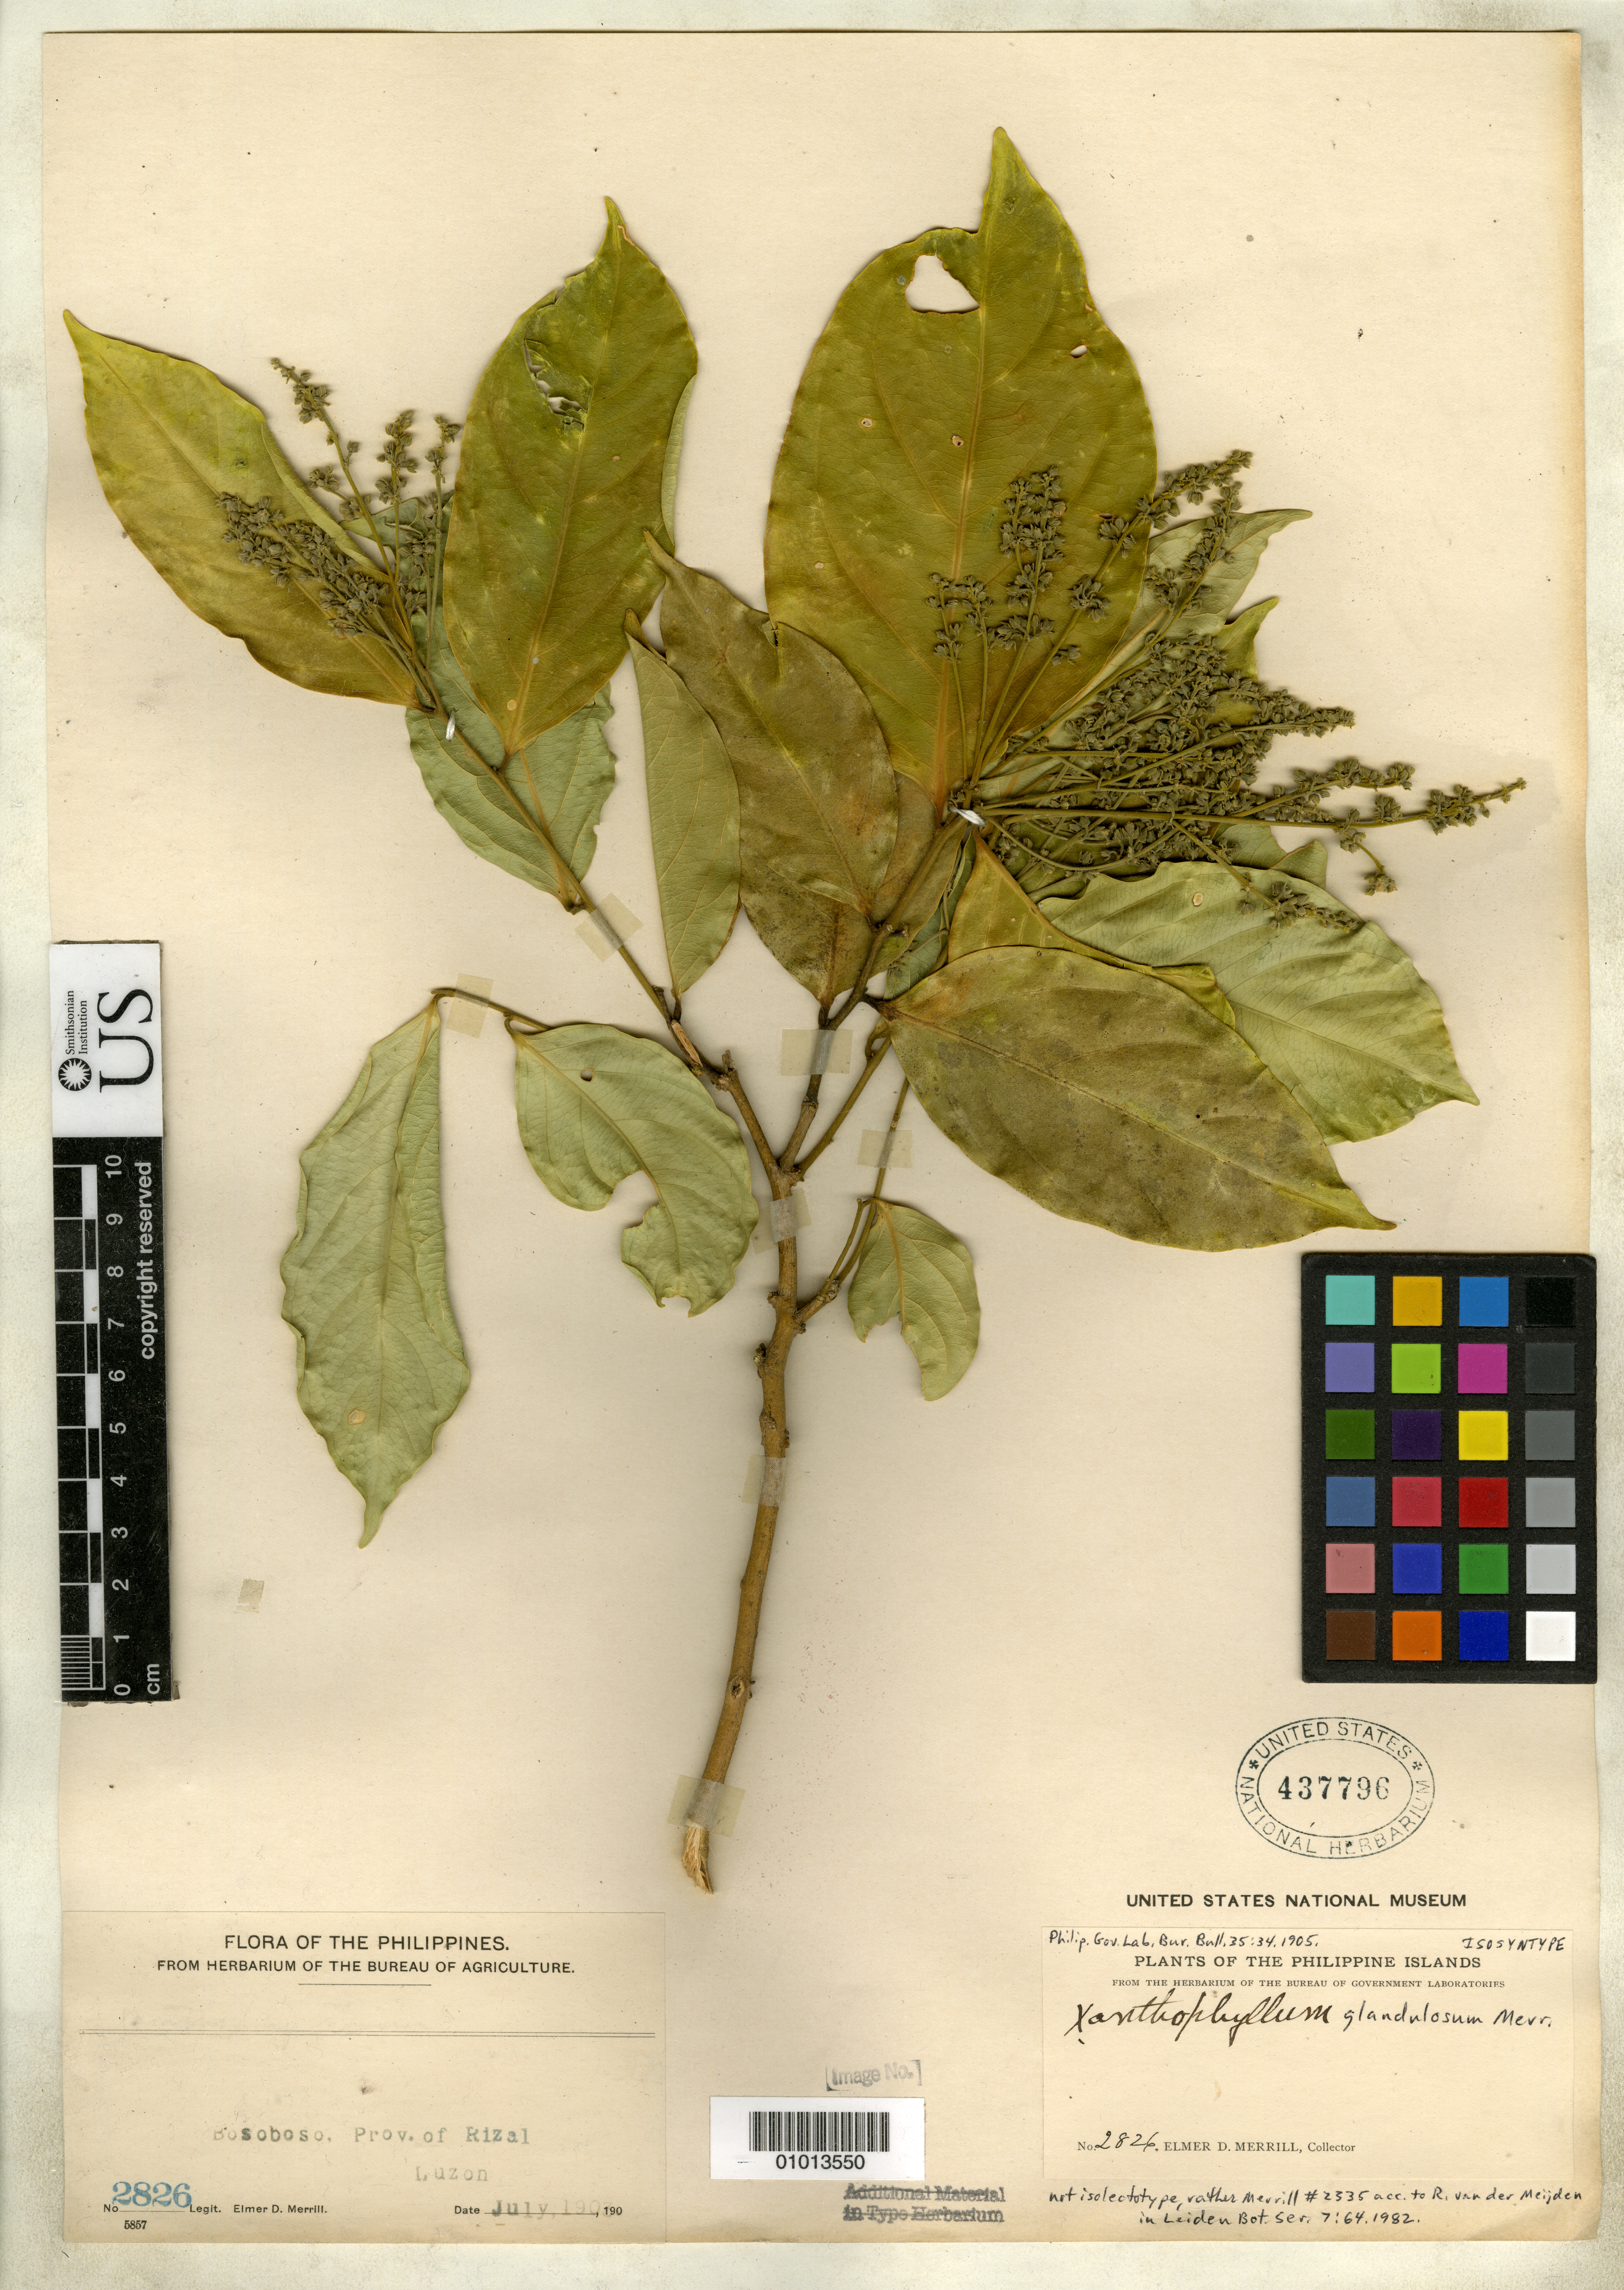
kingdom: Plantae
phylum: Tracheophyta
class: Magnoliopsida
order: Fabales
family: Polygalaceae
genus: Xanthophyllum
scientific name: Xanthophyllum glandulosum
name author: Merr.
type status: Isosyntype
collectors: E. D. Merrill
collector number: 2826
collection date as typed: Jul 1903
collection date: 1903-07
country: Philippines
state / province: Calabarzon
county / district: Rizal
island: Luzon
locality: Bosoboso, Luzon.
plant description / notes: Lectotype collection is Merril 2335 as designated by R. van der Meijden, Leiden Bot. Serv. (1982).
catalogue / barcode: US 437796